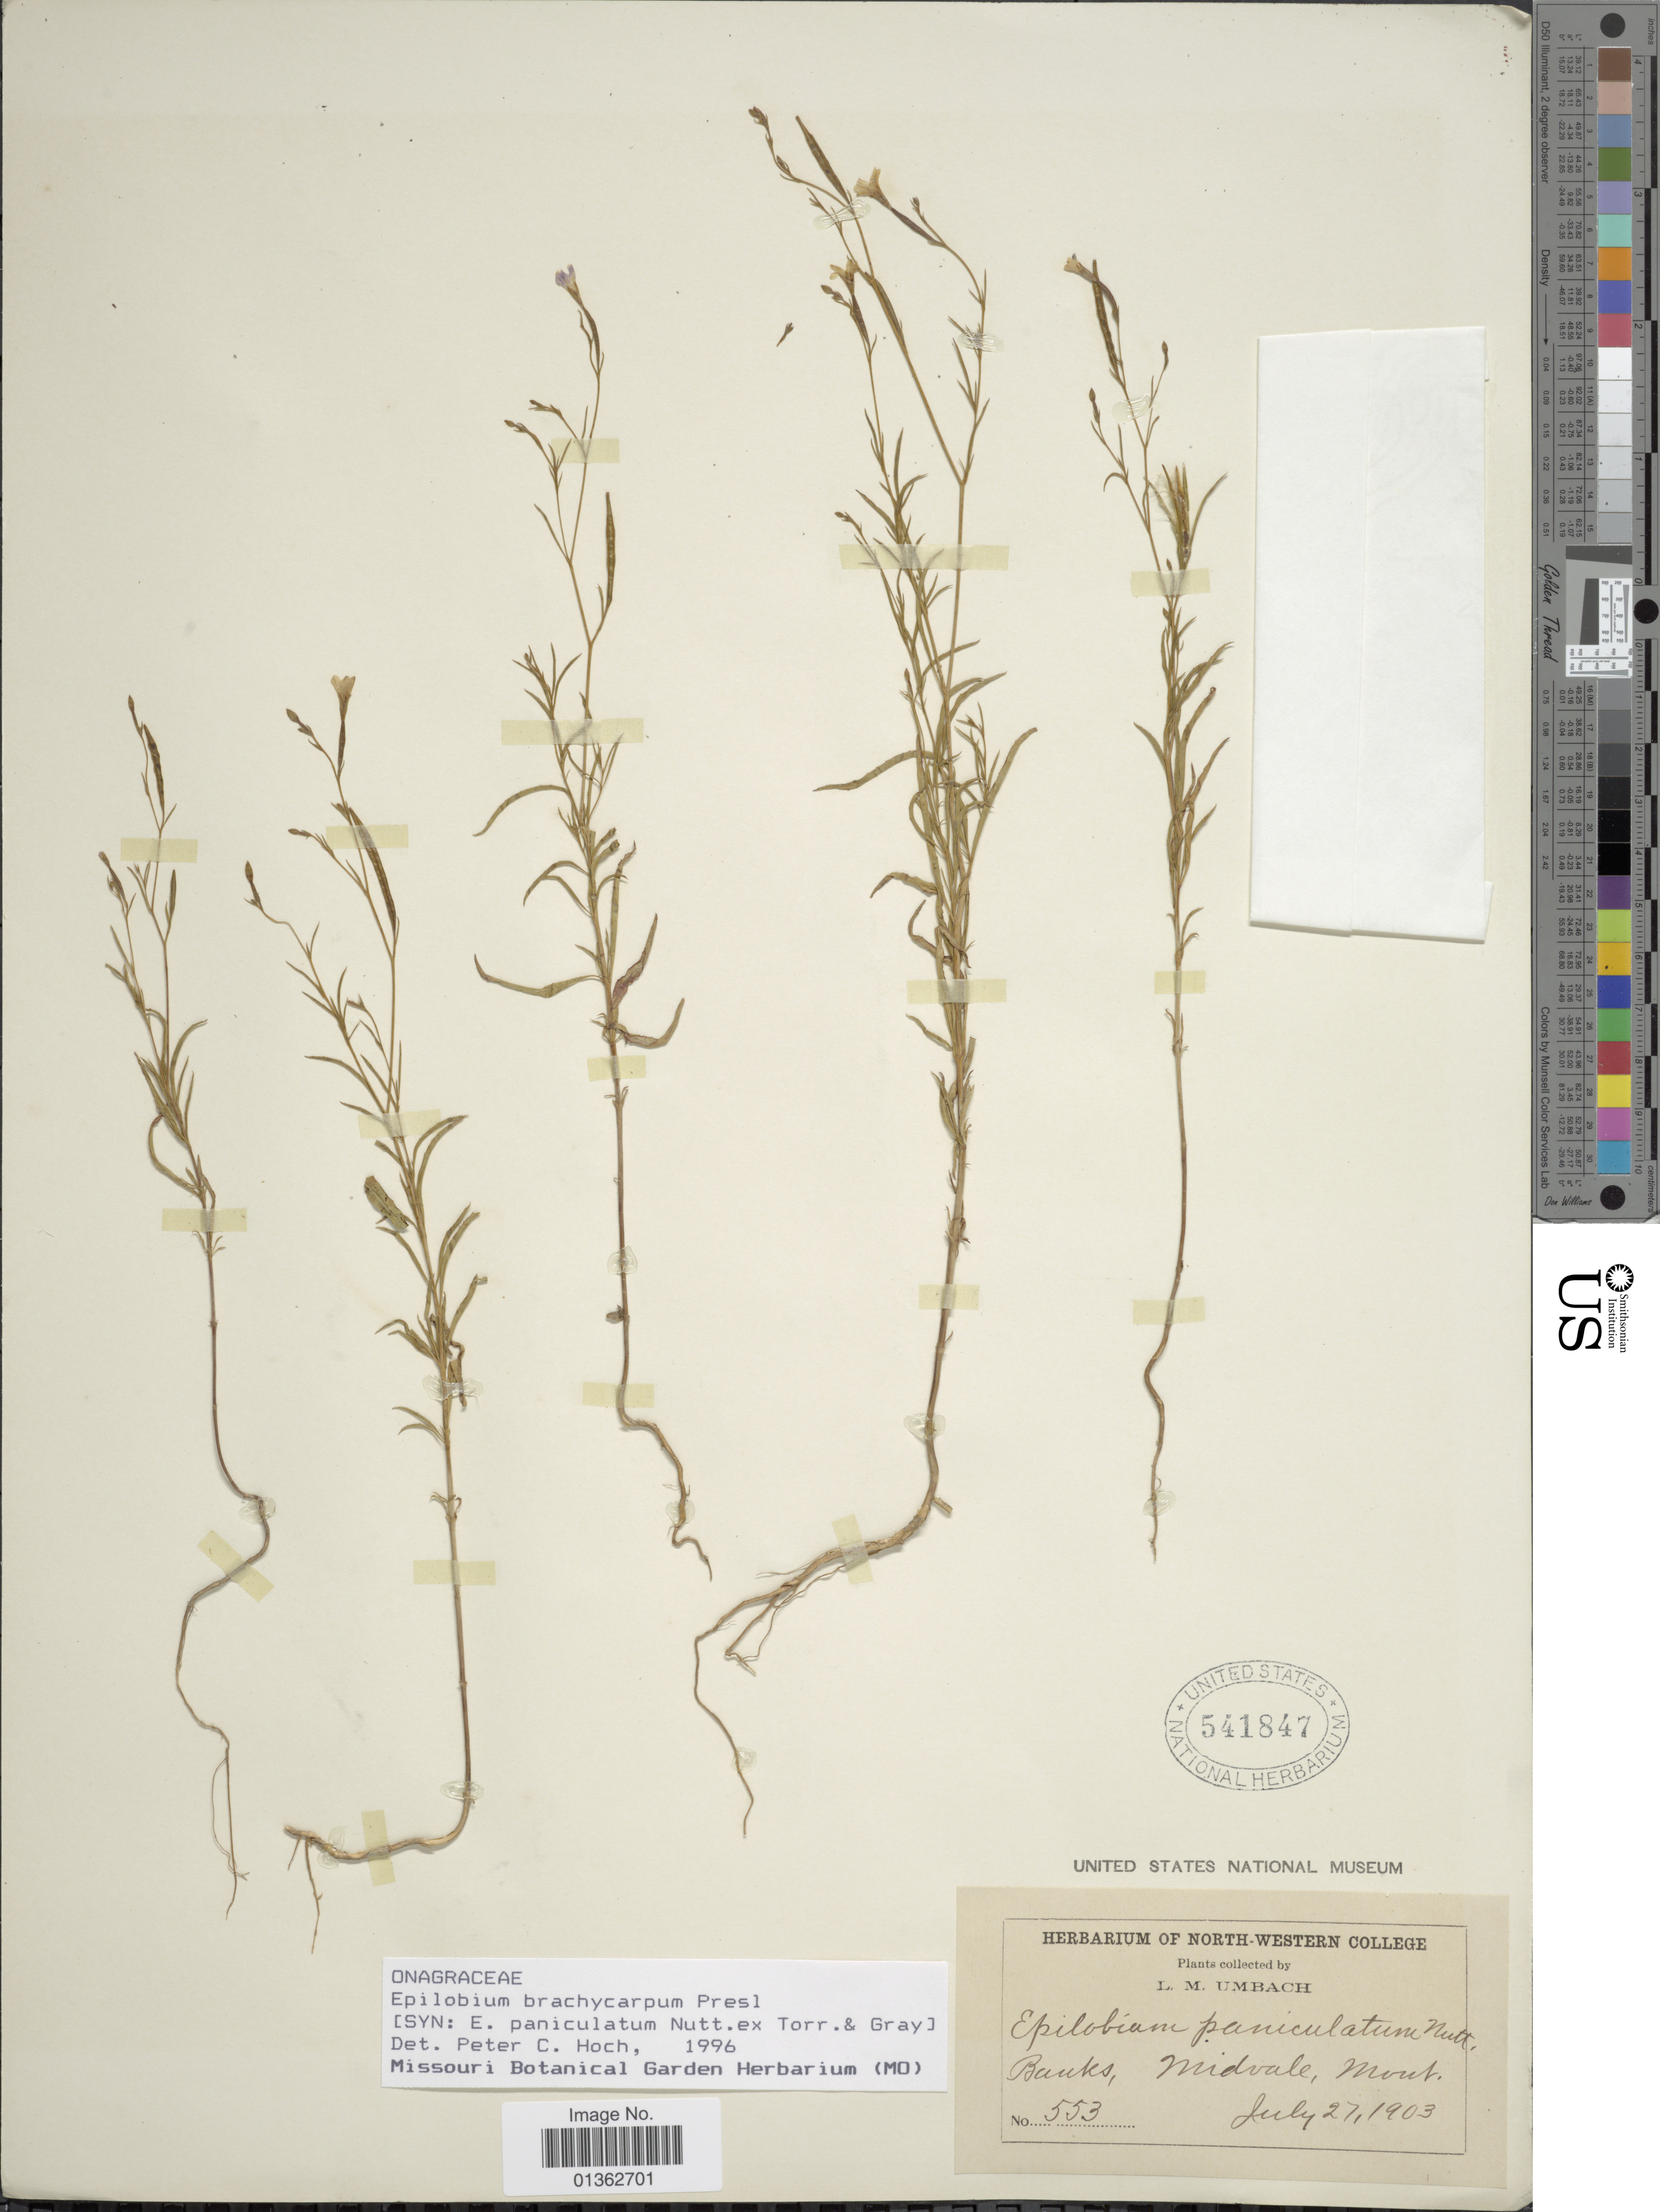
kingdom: Plantae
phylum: Tracheophyta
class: Magnoliopsida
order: Myrtales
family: Onagraceae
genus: Epilobium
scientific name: Epilobium brachycarpum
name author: C. Presl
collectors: L. M. Umbach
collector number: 553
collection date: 1903-07-27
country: United States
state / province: Montana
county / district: Lincoln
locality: Banks, Midvale.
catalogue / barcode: US 541847